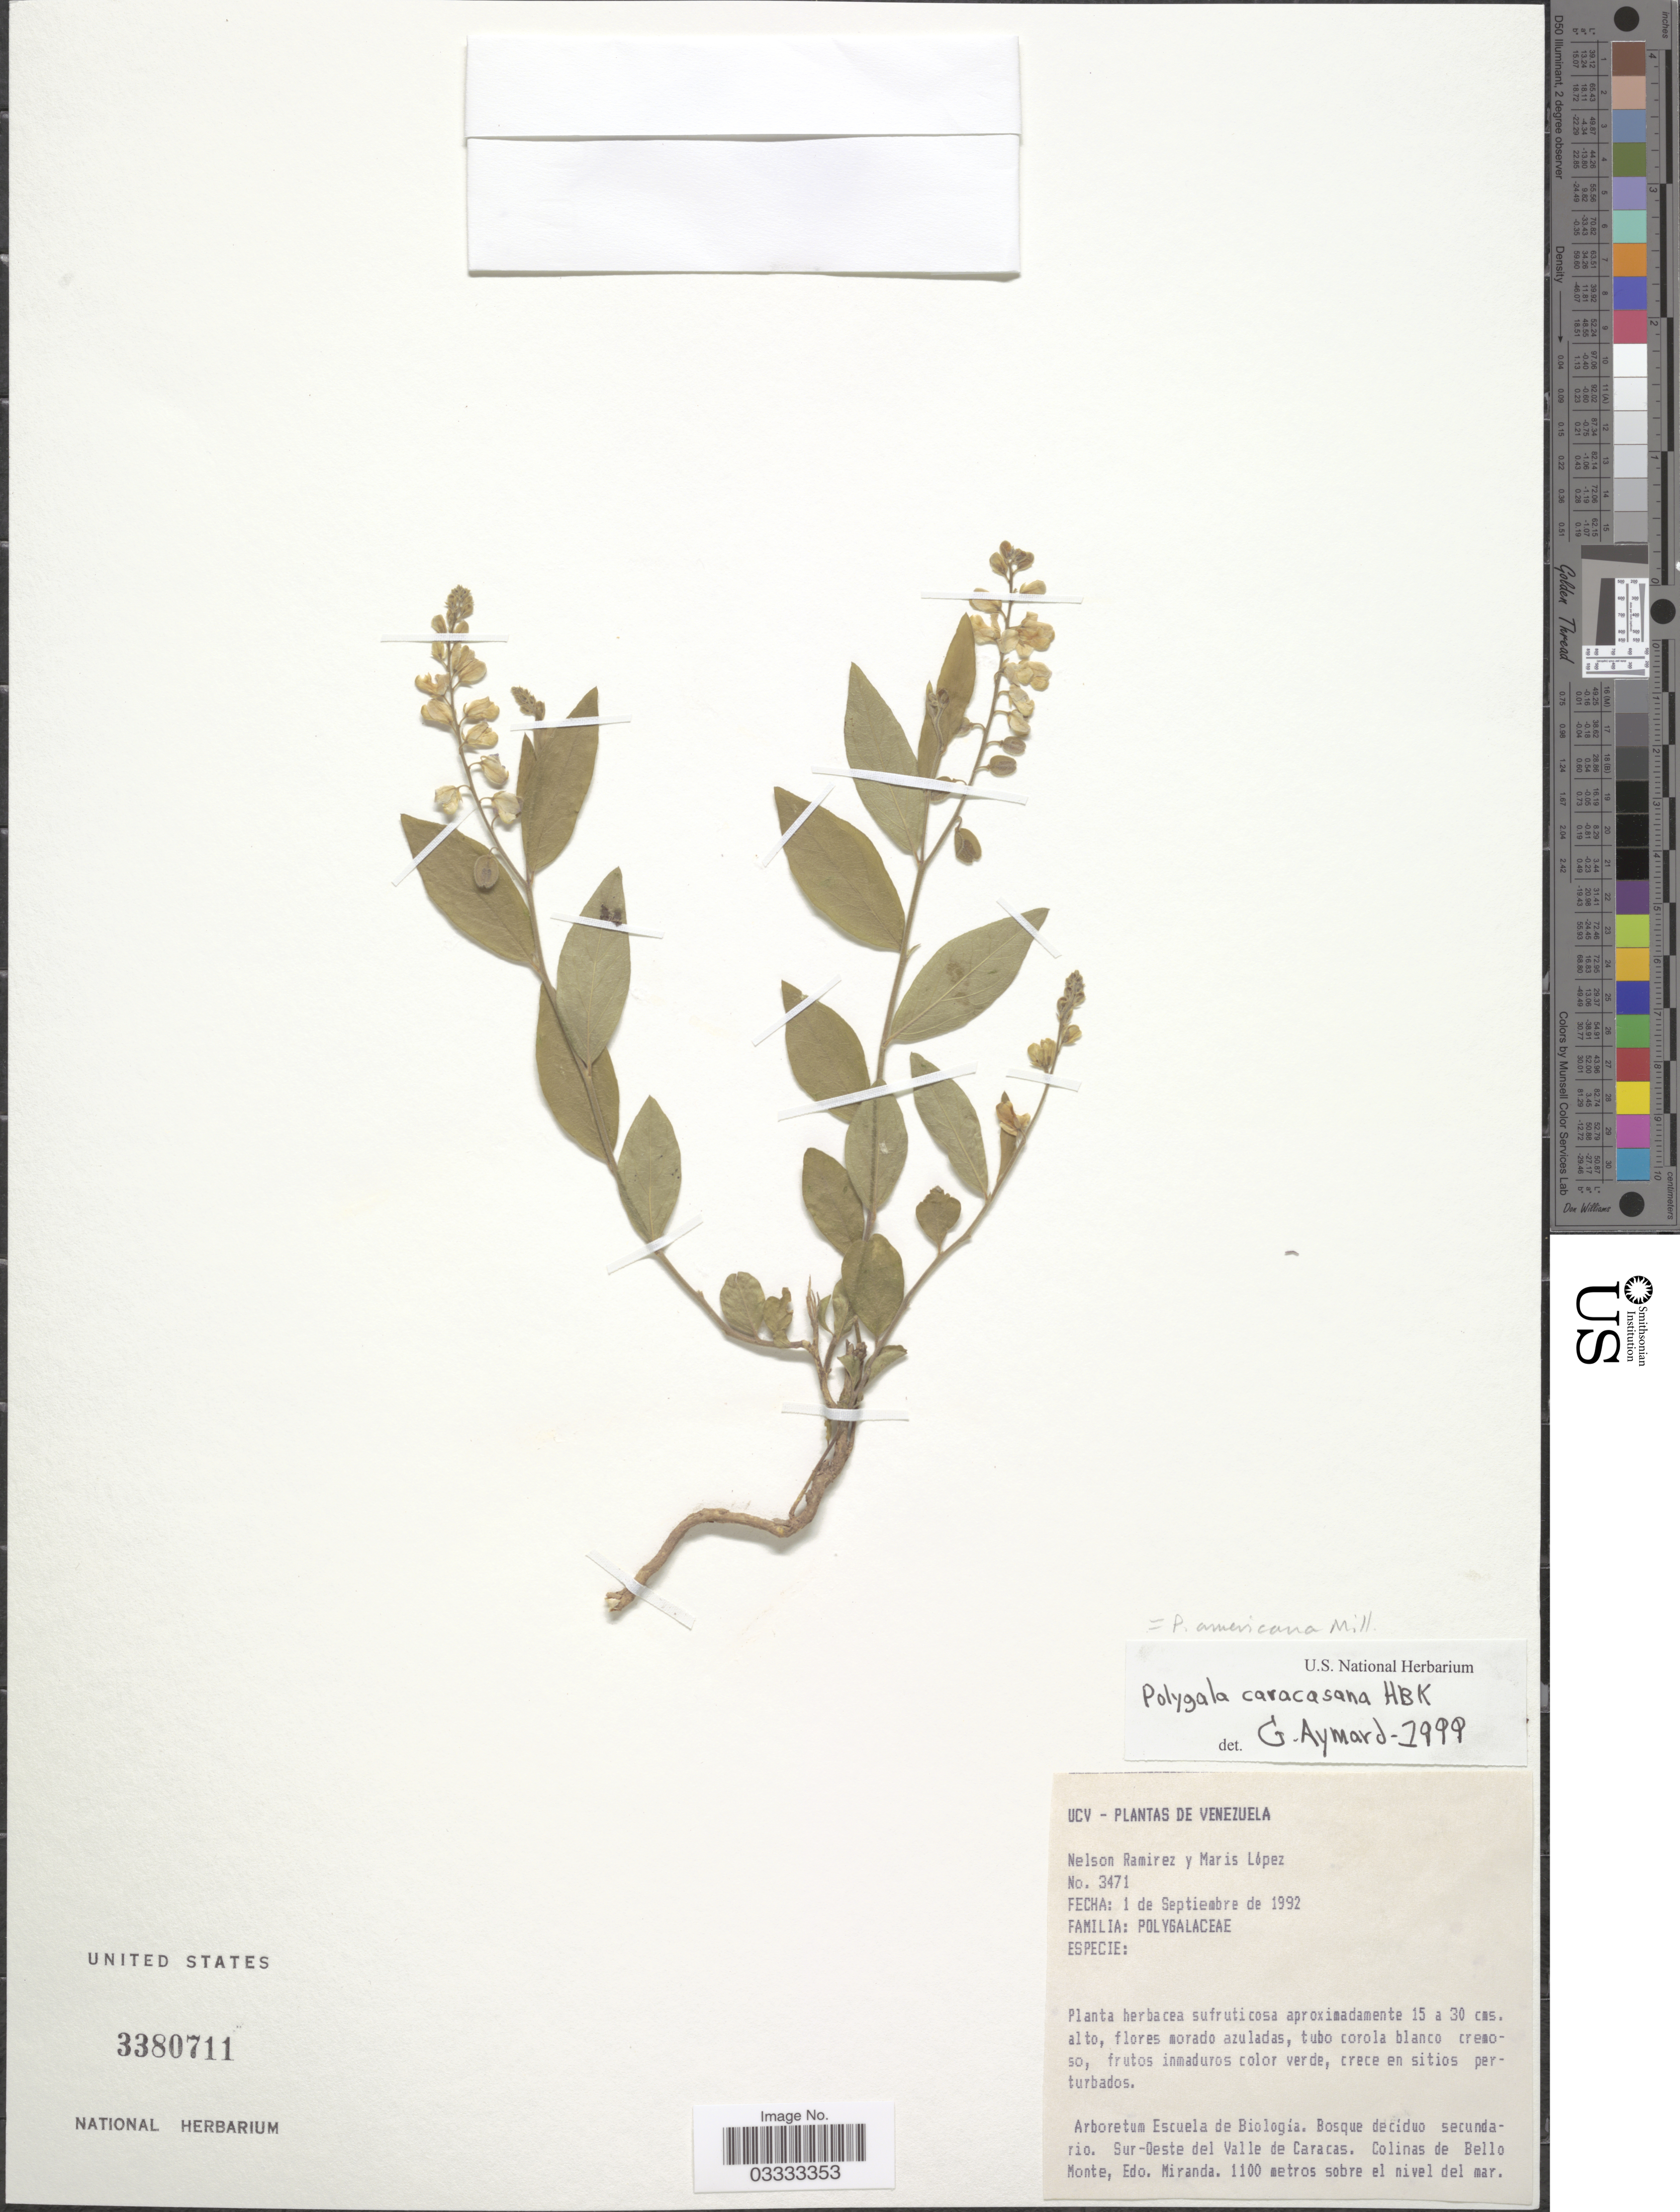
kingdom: Plantae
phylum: Tracheophyta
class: Magnoliopsida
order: Fabales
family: Polygalaceae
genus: Hebecarpa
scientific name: Hebecarpa caracasana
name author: (Kunth) J.R. Abbott & J.F.B. Pastore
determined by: Strong, Mark T., (BOT), Smithsonian Institution - National Museum of Natural History (UNITED STATES)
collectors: N. Ramírez & M. López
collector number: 3471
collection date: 1992-09-01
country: Venezuela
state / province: Miranda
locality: Arboretum Escuela de Biología. Bosque decíduo secundario. Sur-Oeste del Valle de Caracas. Colinas de Bello Monte.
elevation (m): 1100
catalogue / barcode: US 3380711